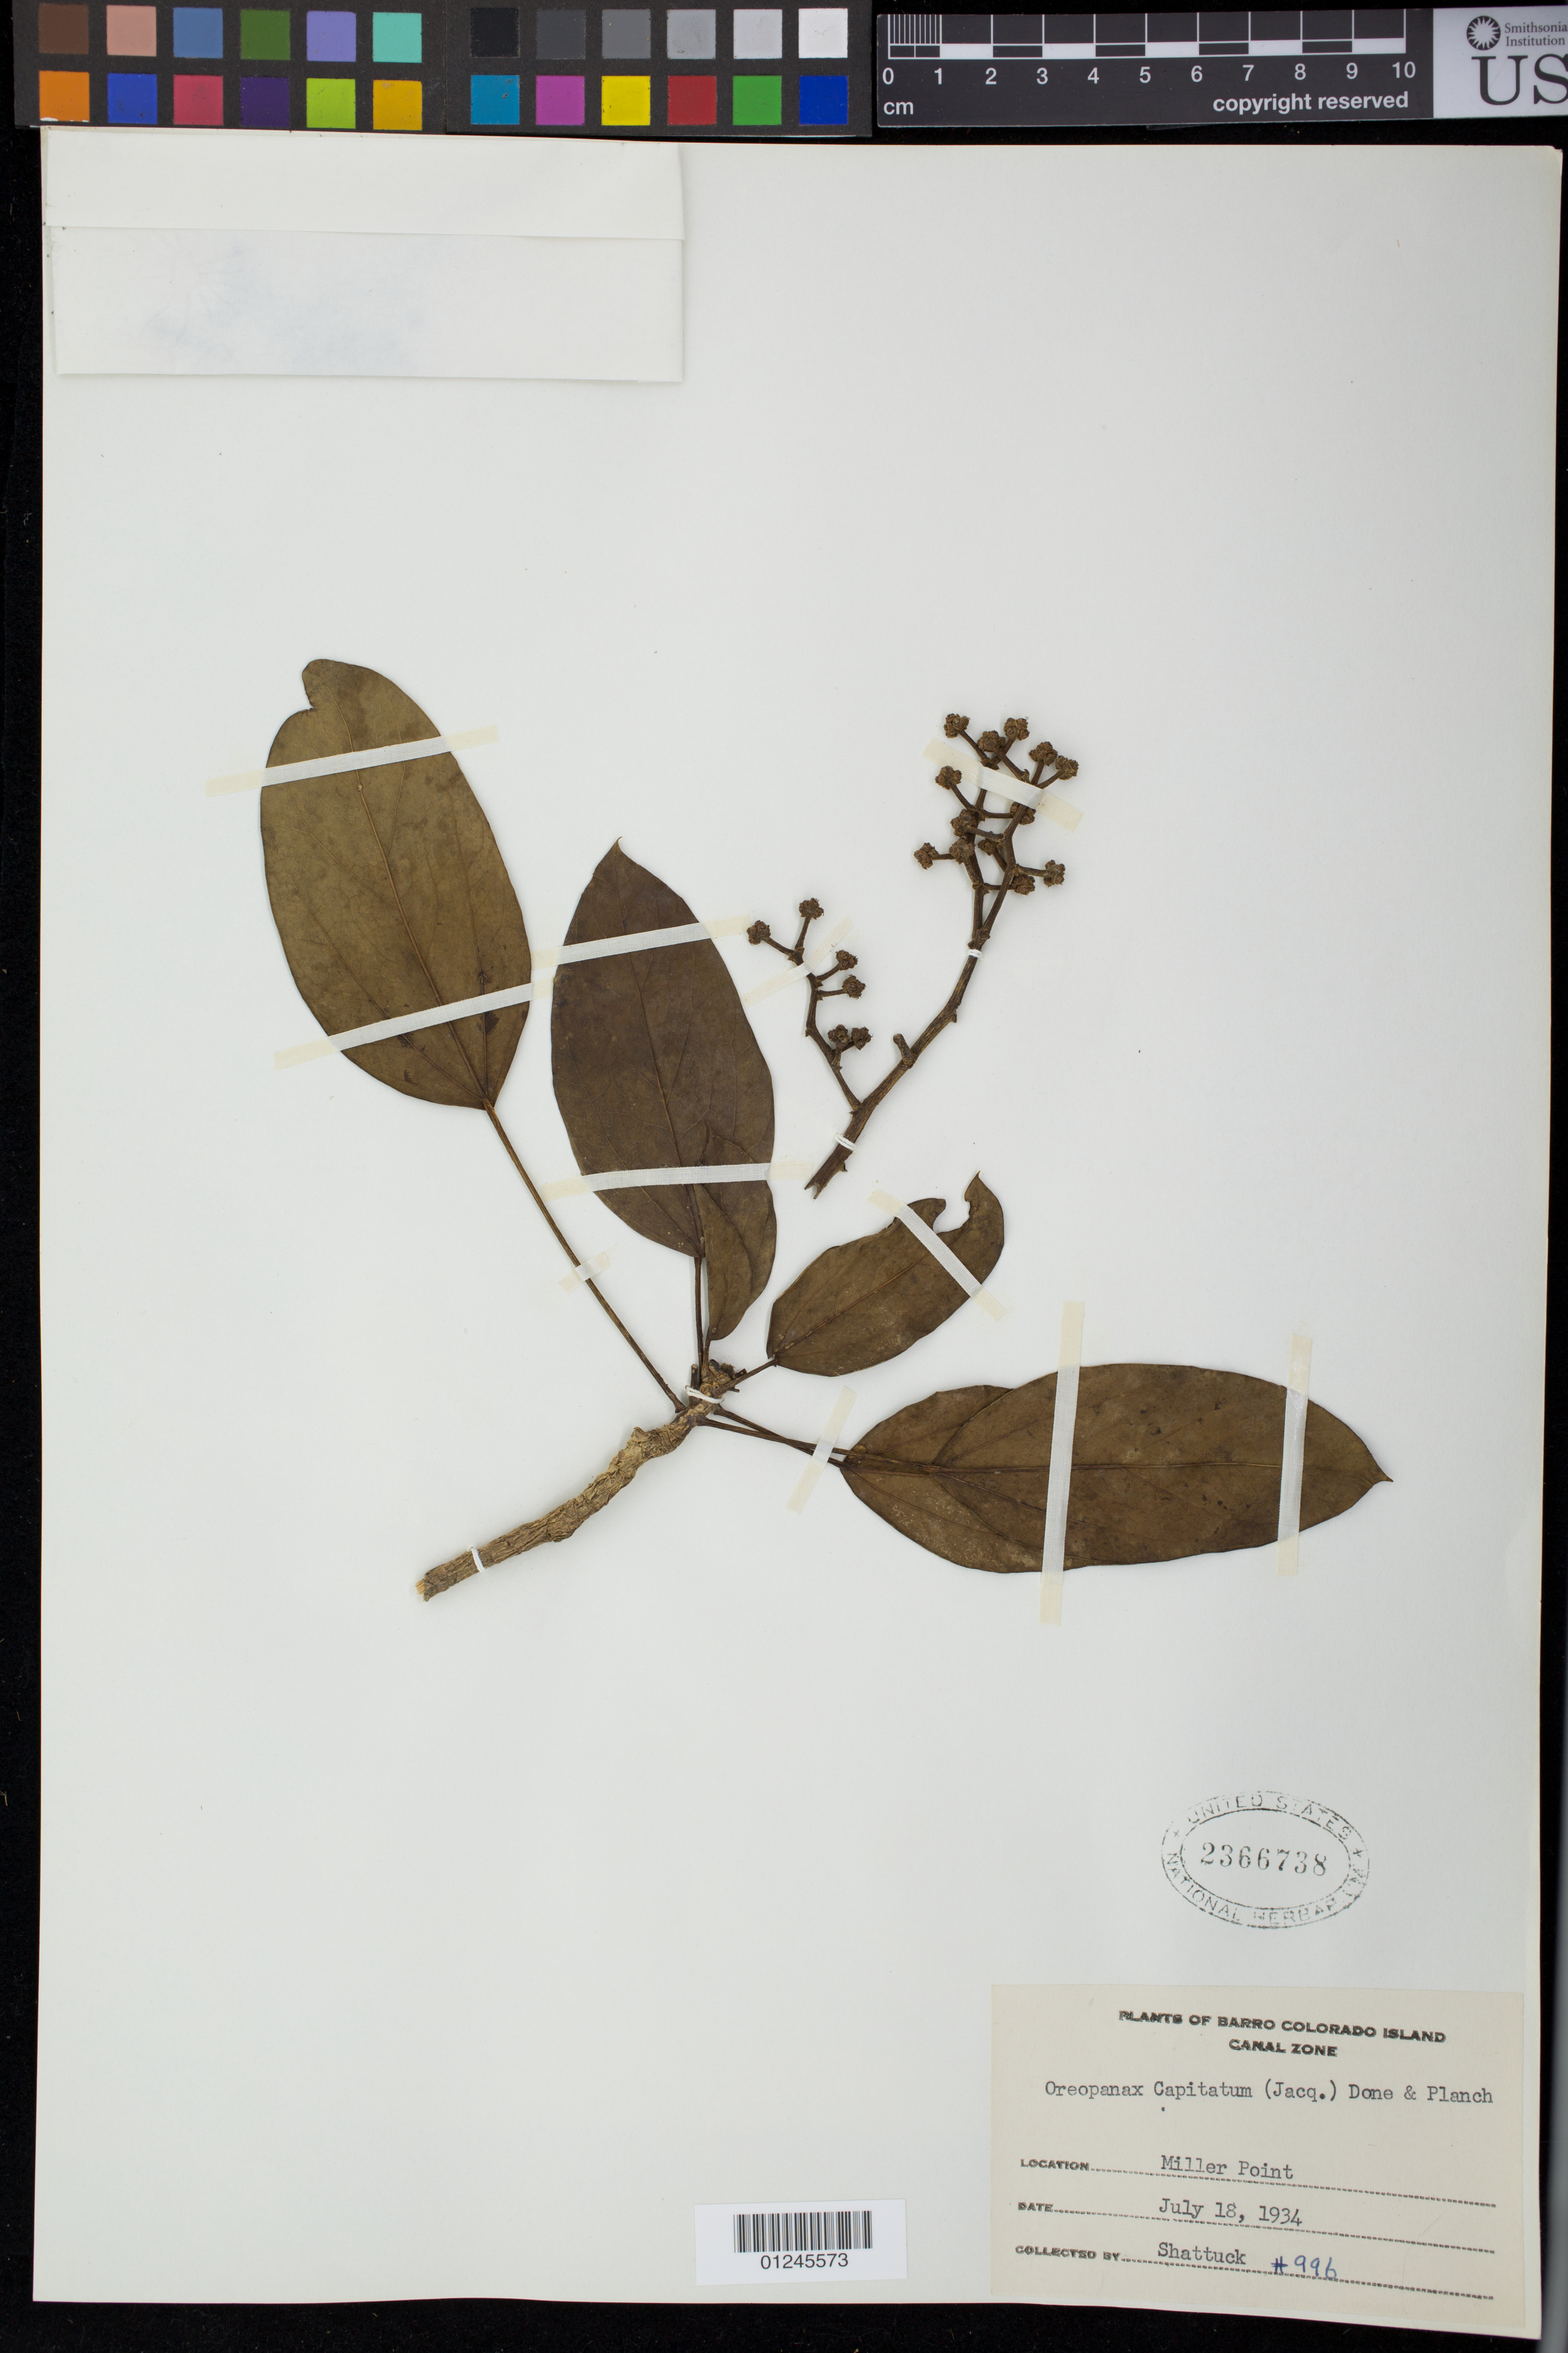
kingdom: Plantae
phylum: Tracheophyta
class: Magnoliopsida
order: Apiales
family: Araliaceae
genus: Oreopanax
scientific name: Oreopanax capitatus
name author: (Jacq.) Decne. & Planch.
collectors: Shattuck, --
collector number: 996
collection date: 1934-07-18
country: Panama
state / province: Panamá Oeste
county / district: Canal Zone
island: Barro Colorado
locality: Miller Point, Barro Colorado Island, Canal Zone.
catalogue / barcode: US 2366738